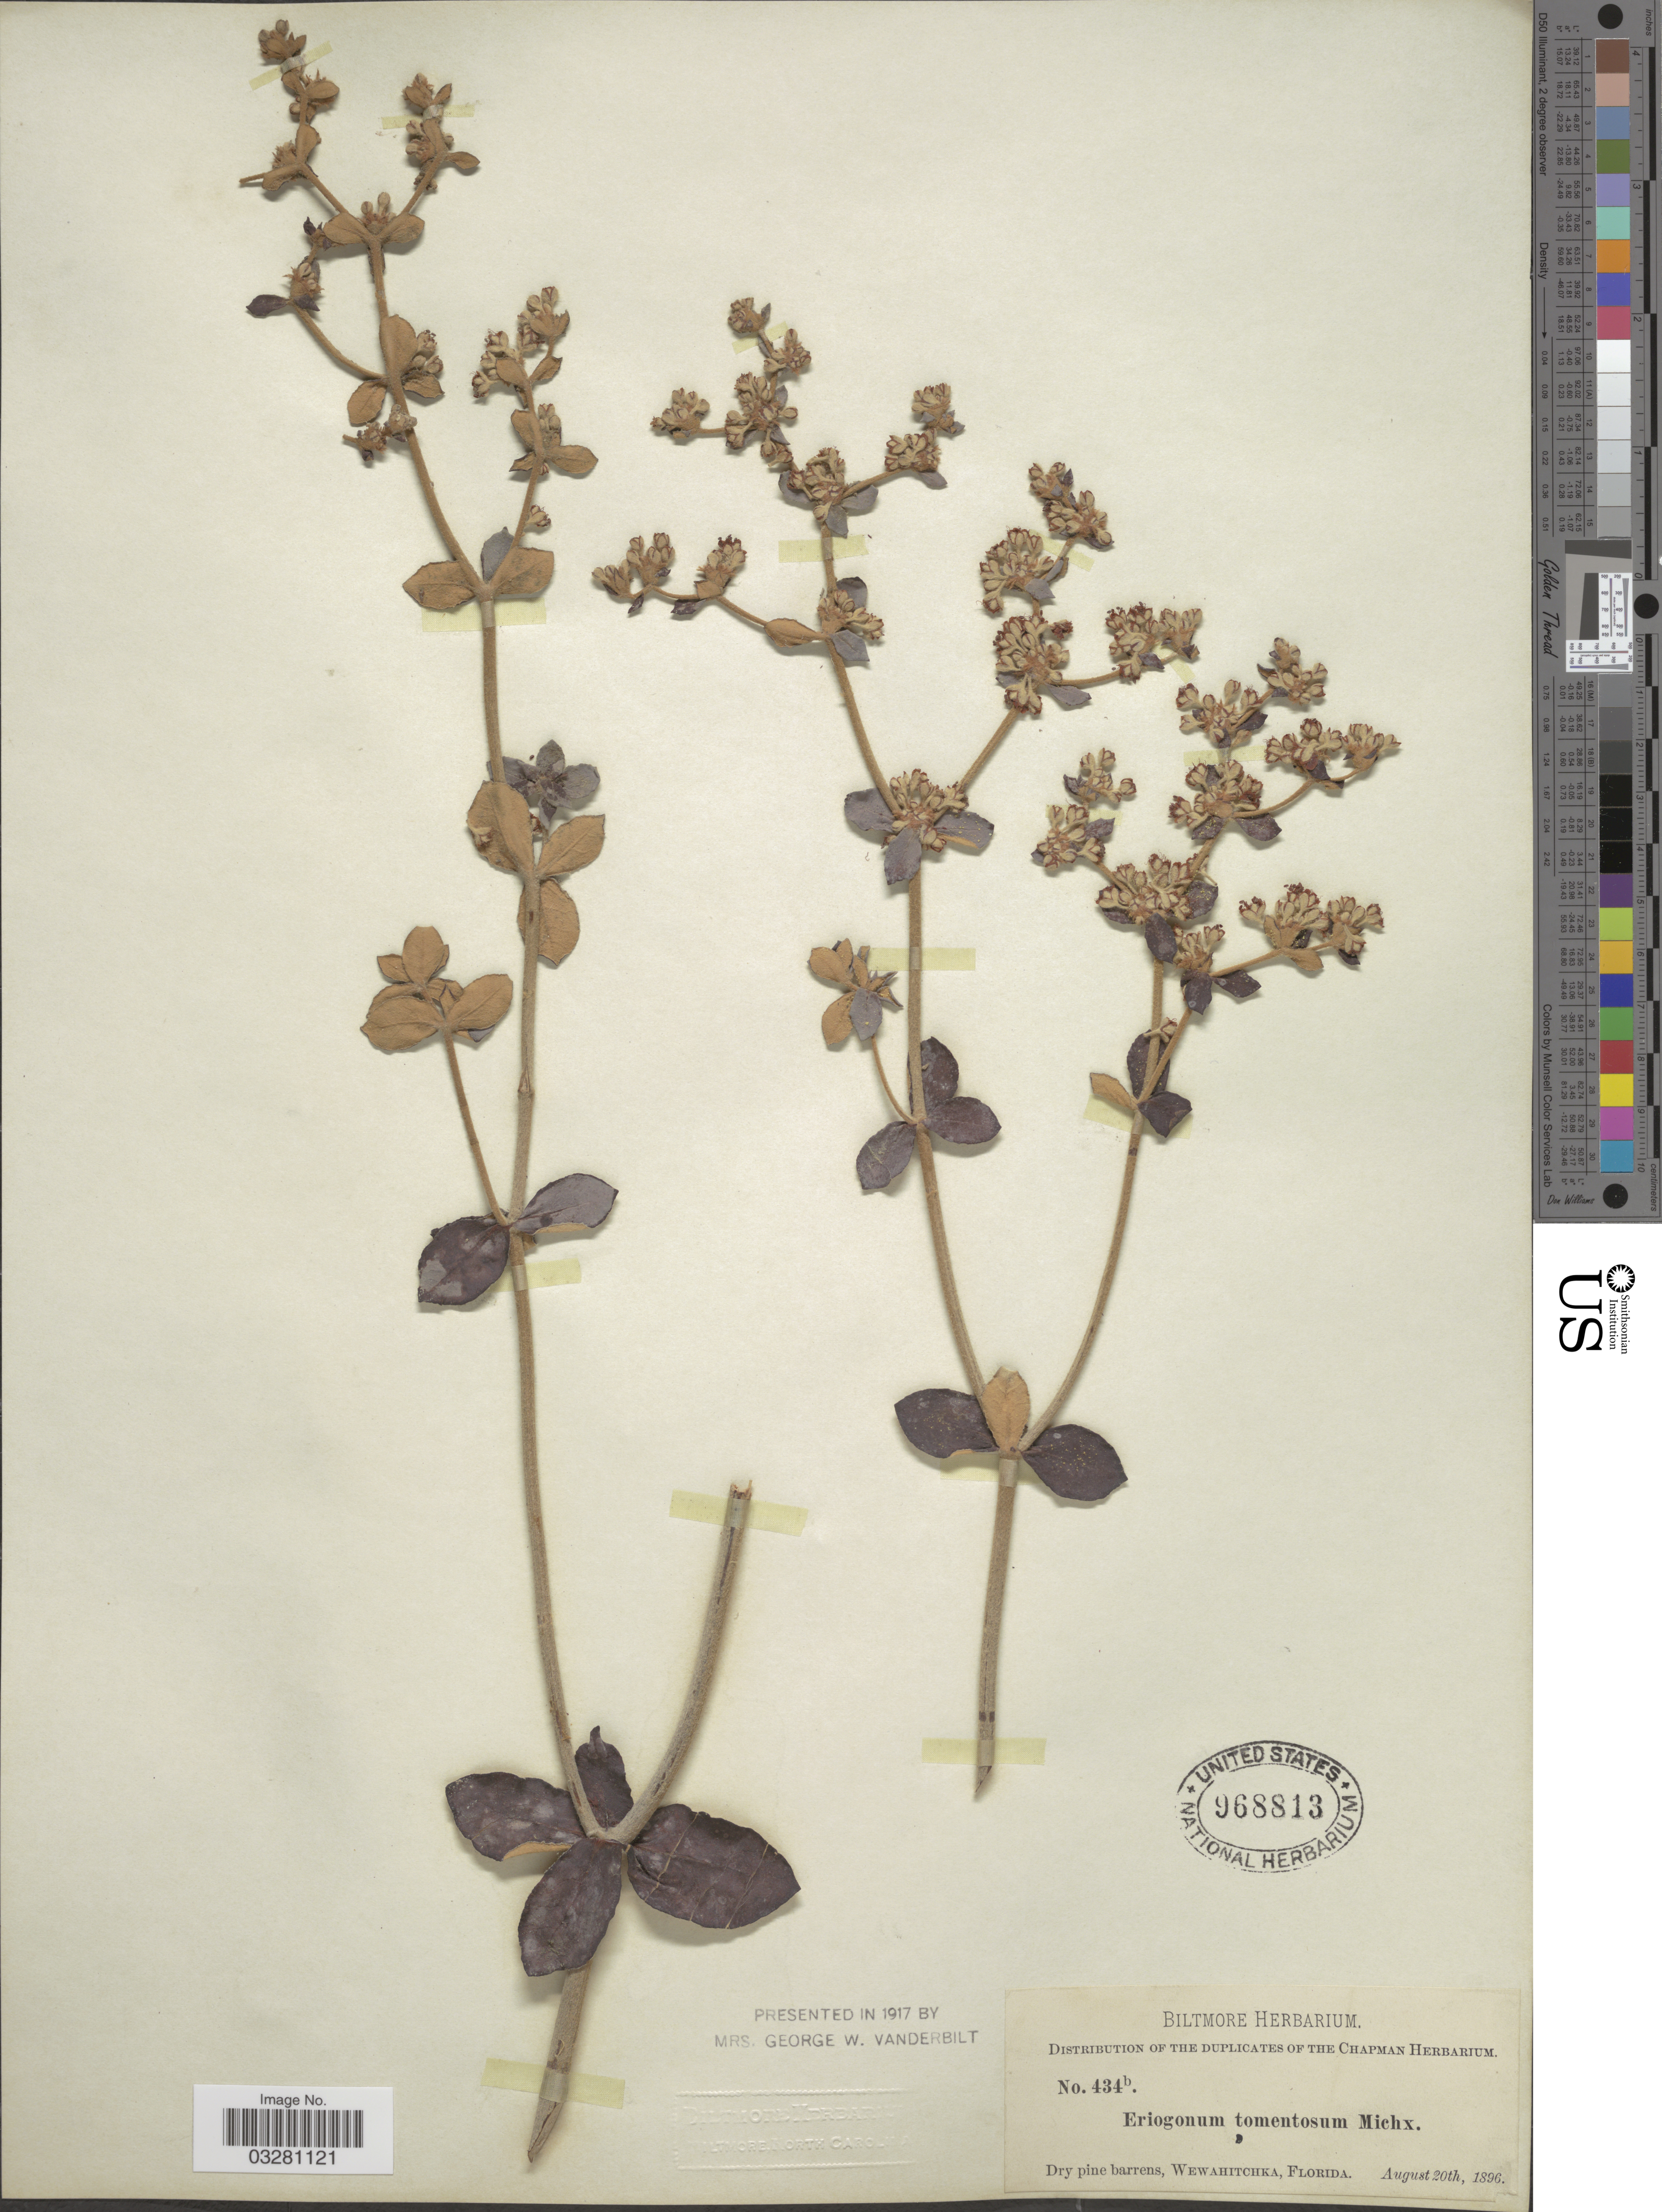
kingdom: Plantae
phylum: Tracheophyta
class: Magnoliopsida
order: Caryophyllales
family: Polygonaceae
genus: Eriogonum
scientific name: Eriogonum tomentosum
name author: Michx.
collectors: ex herb. Biltmore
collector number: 434b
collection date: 1896-08-20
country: United States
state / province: Florida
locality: Wewahitchka.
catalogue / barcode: US 968813